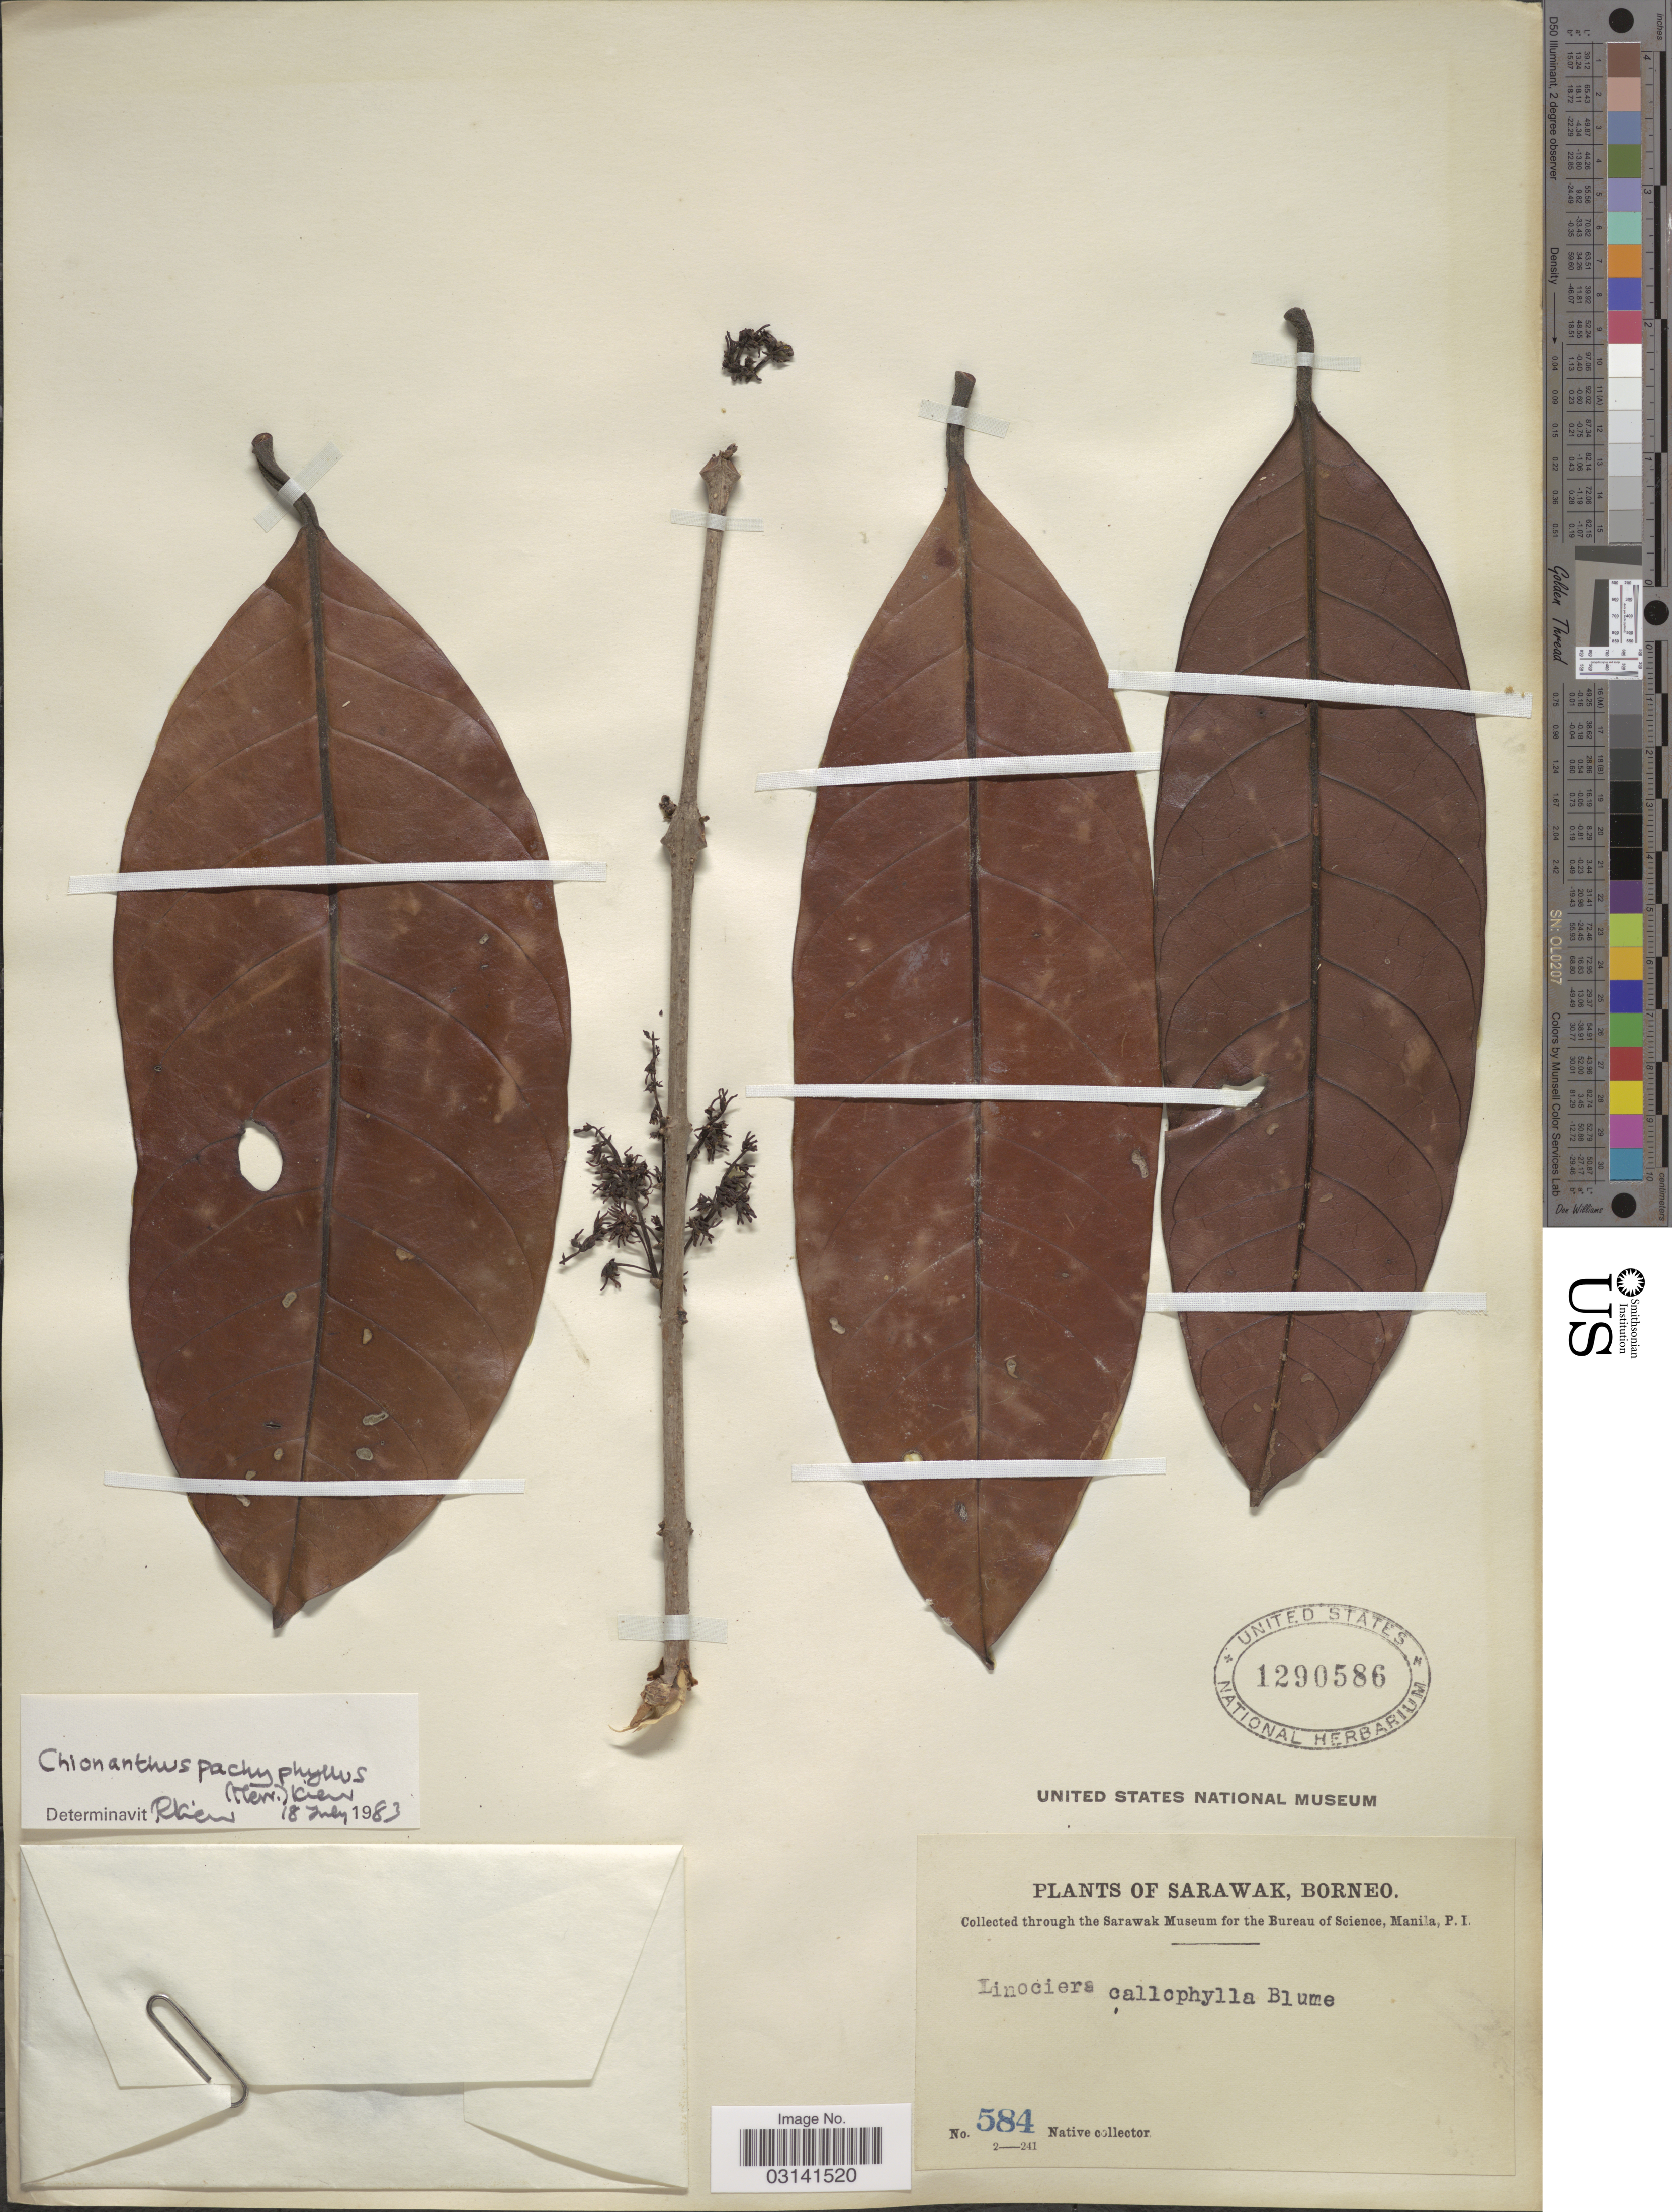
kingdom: Plantae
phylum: Tracheophyta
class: Magnoliopsida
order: Lamiales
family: Oleaceae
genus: Chionanthus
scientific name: Chionanthus pachyphyllus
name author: (Merr.) Kiew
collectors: Native collector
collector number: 584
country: Malaysia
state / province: Sarawak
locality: Borneo.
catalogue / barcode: US 1290586